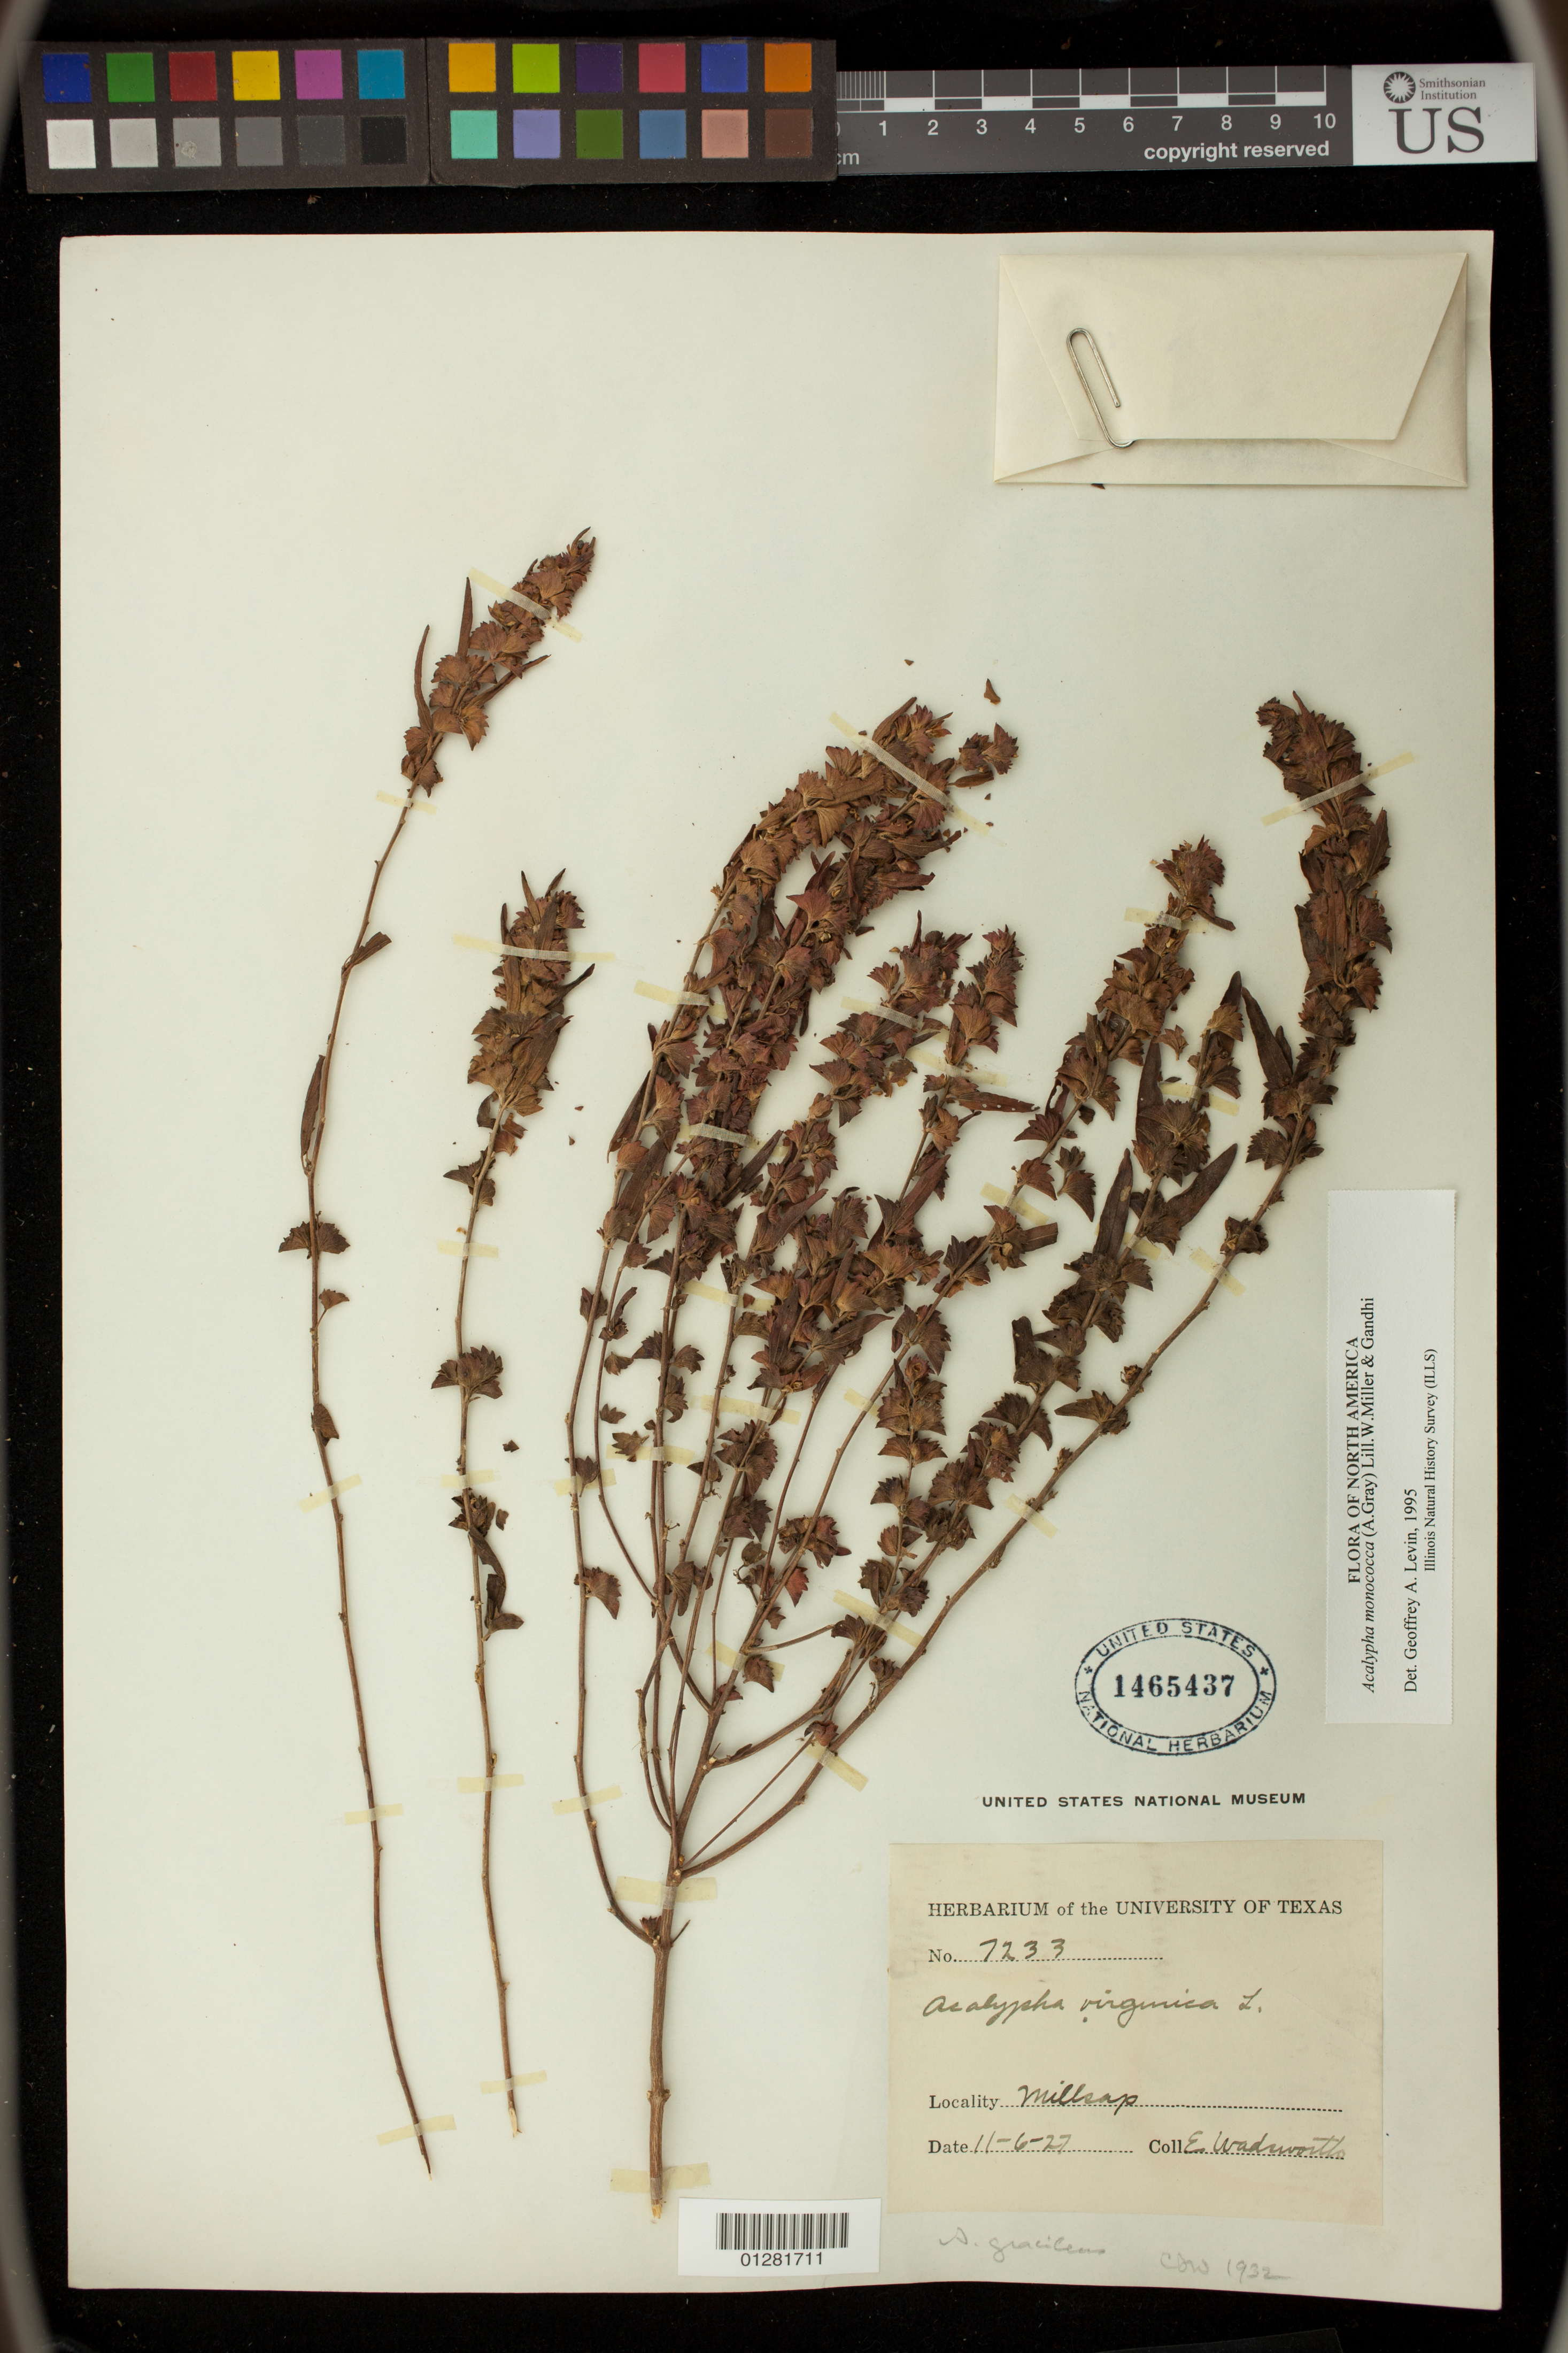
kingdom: Plantae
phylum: Tracheophyta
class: Magnoliopsida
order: Malpighiales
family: Euphorbiaceae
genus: Acalypha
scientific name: Acalypha monococca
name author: (Englem. ex A. Gray) Gandhi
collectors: E. Wadewortlo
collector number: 7233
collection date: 1927-11-06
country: United States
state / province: Texas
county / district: Parker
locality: Millsap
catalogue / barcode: US 1465437